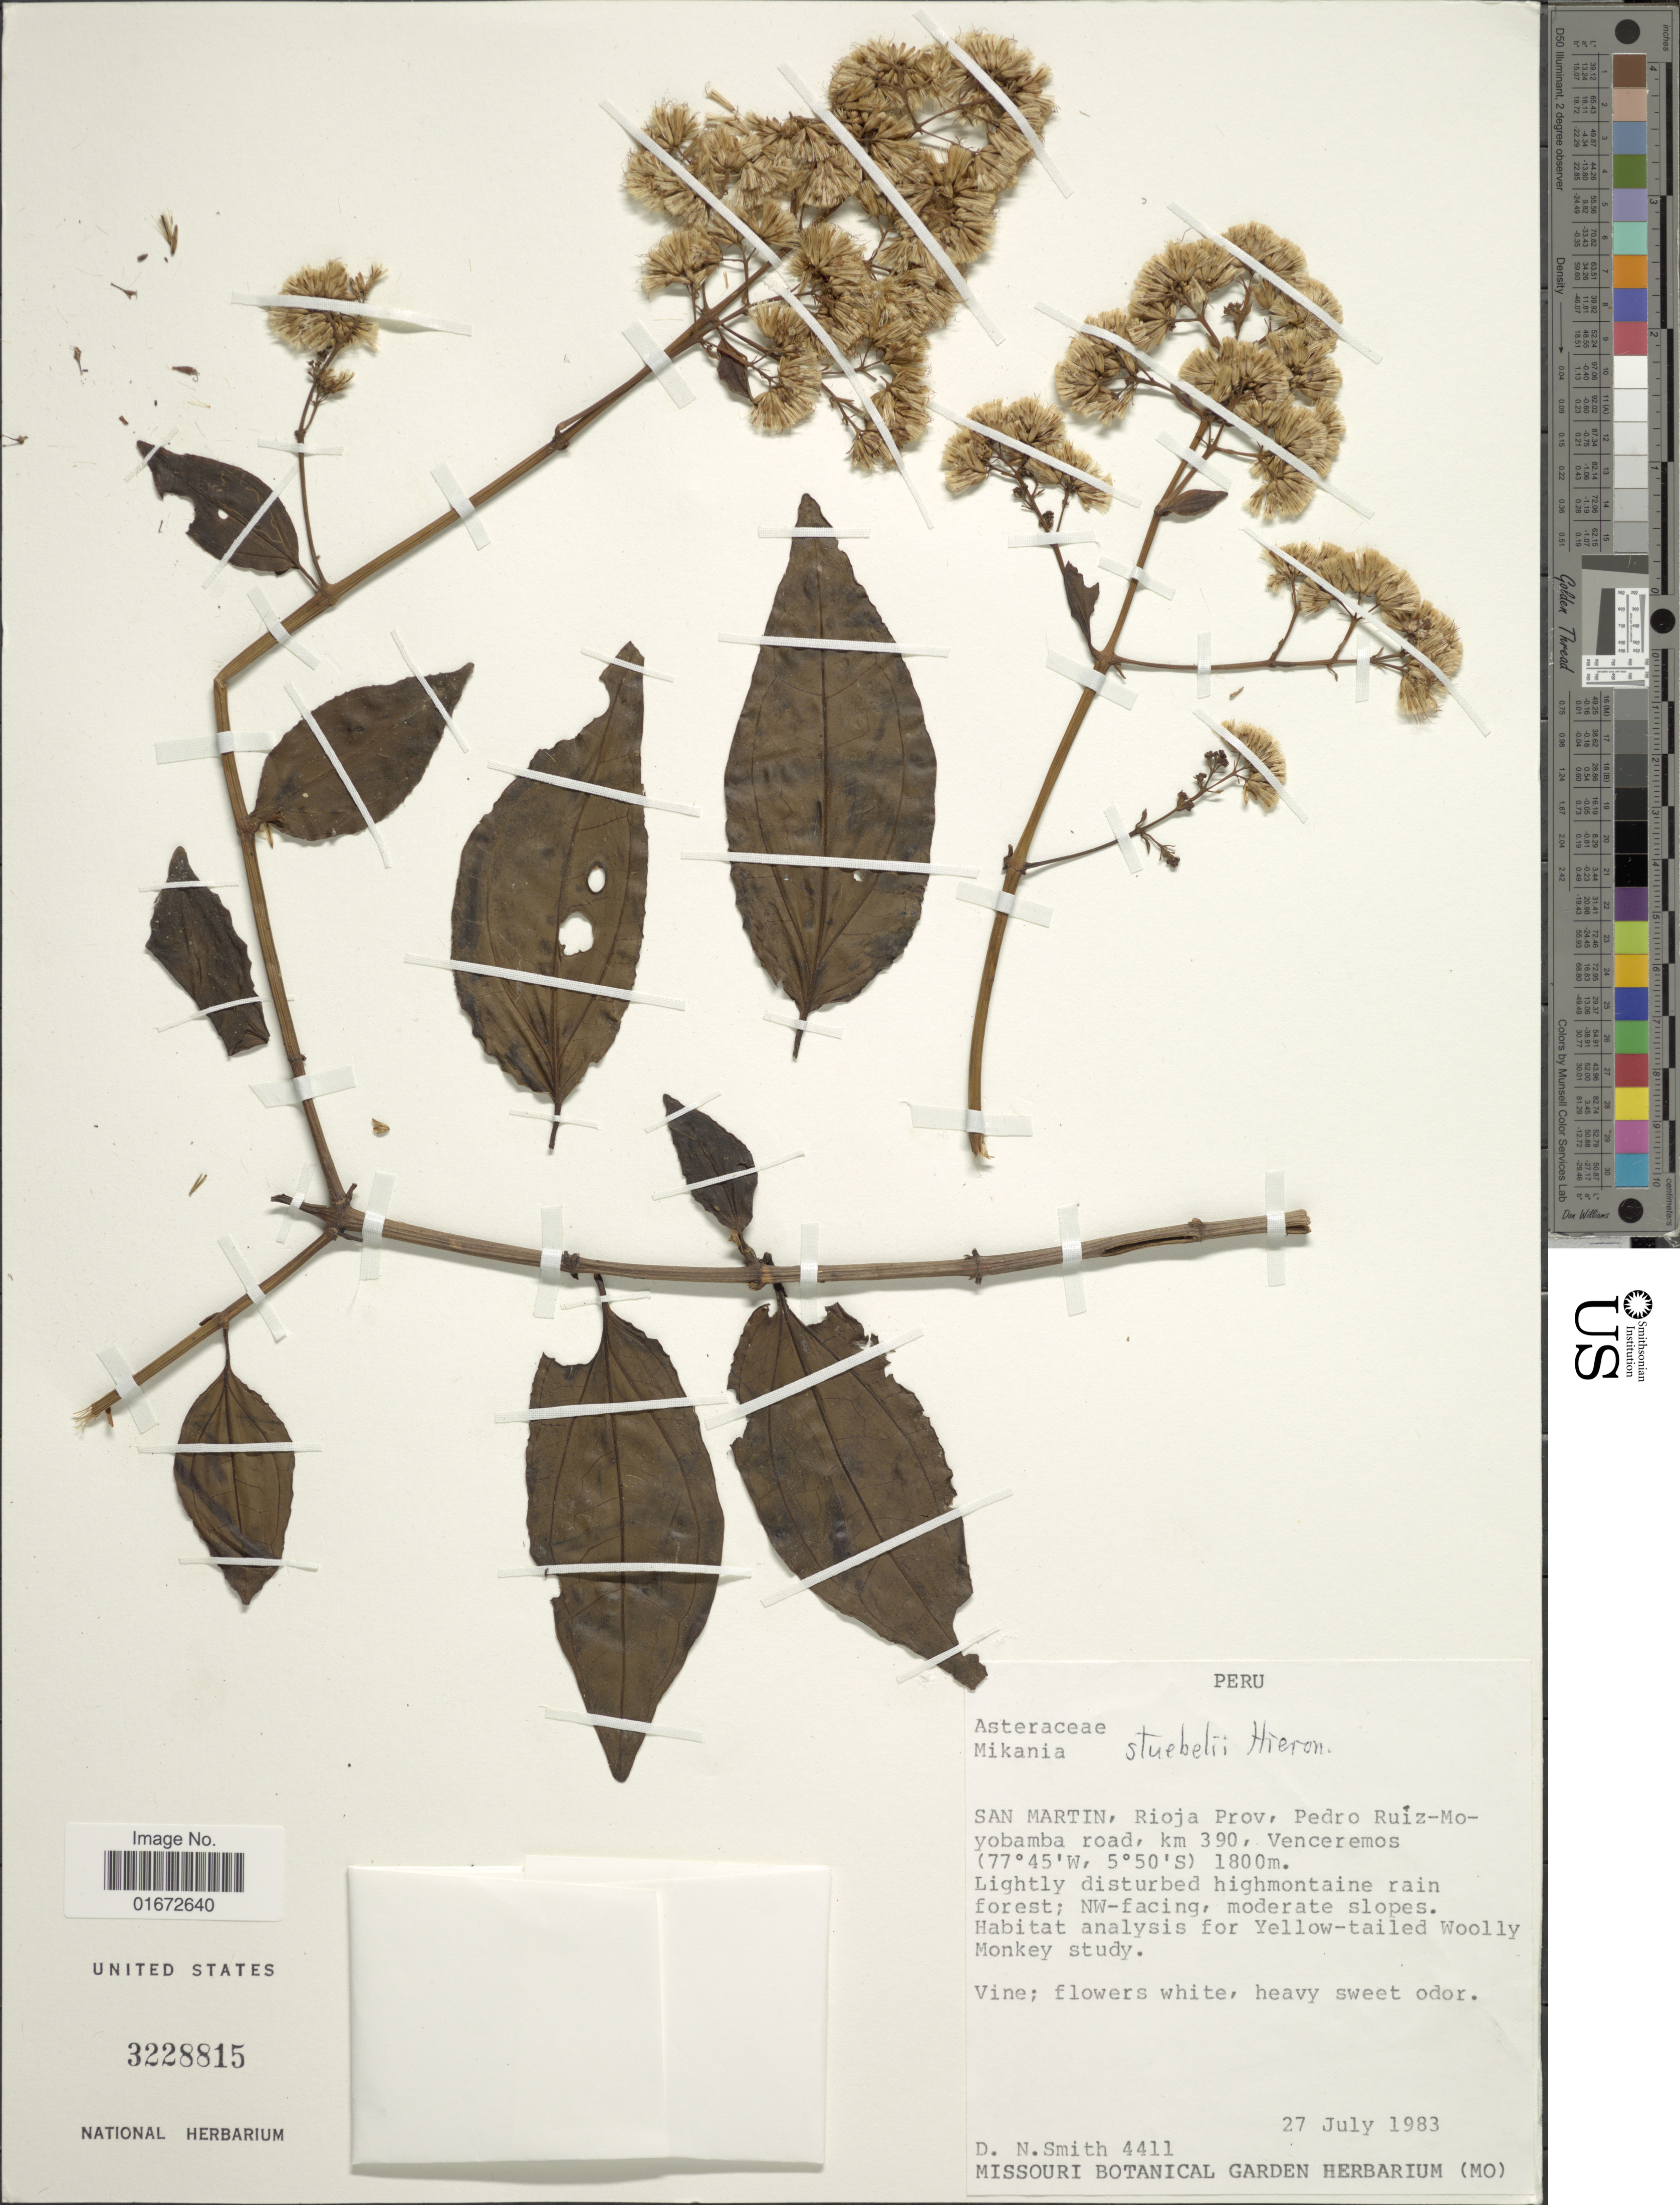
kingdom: Plantae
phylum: Tracheophyta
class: Magnoliopsida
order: Asterales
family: Asteraceae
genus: Mikania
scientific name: Mikania stuebelii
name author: Hieron.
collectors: D. Smith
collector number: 4411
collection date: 1983-07-27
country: Peru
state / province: San Martín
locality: San Martin, Rioja Prov, Pedro Ruíz-Moyobamba road, km 390, Venceremos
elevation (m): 1800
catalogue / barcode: US 3228815